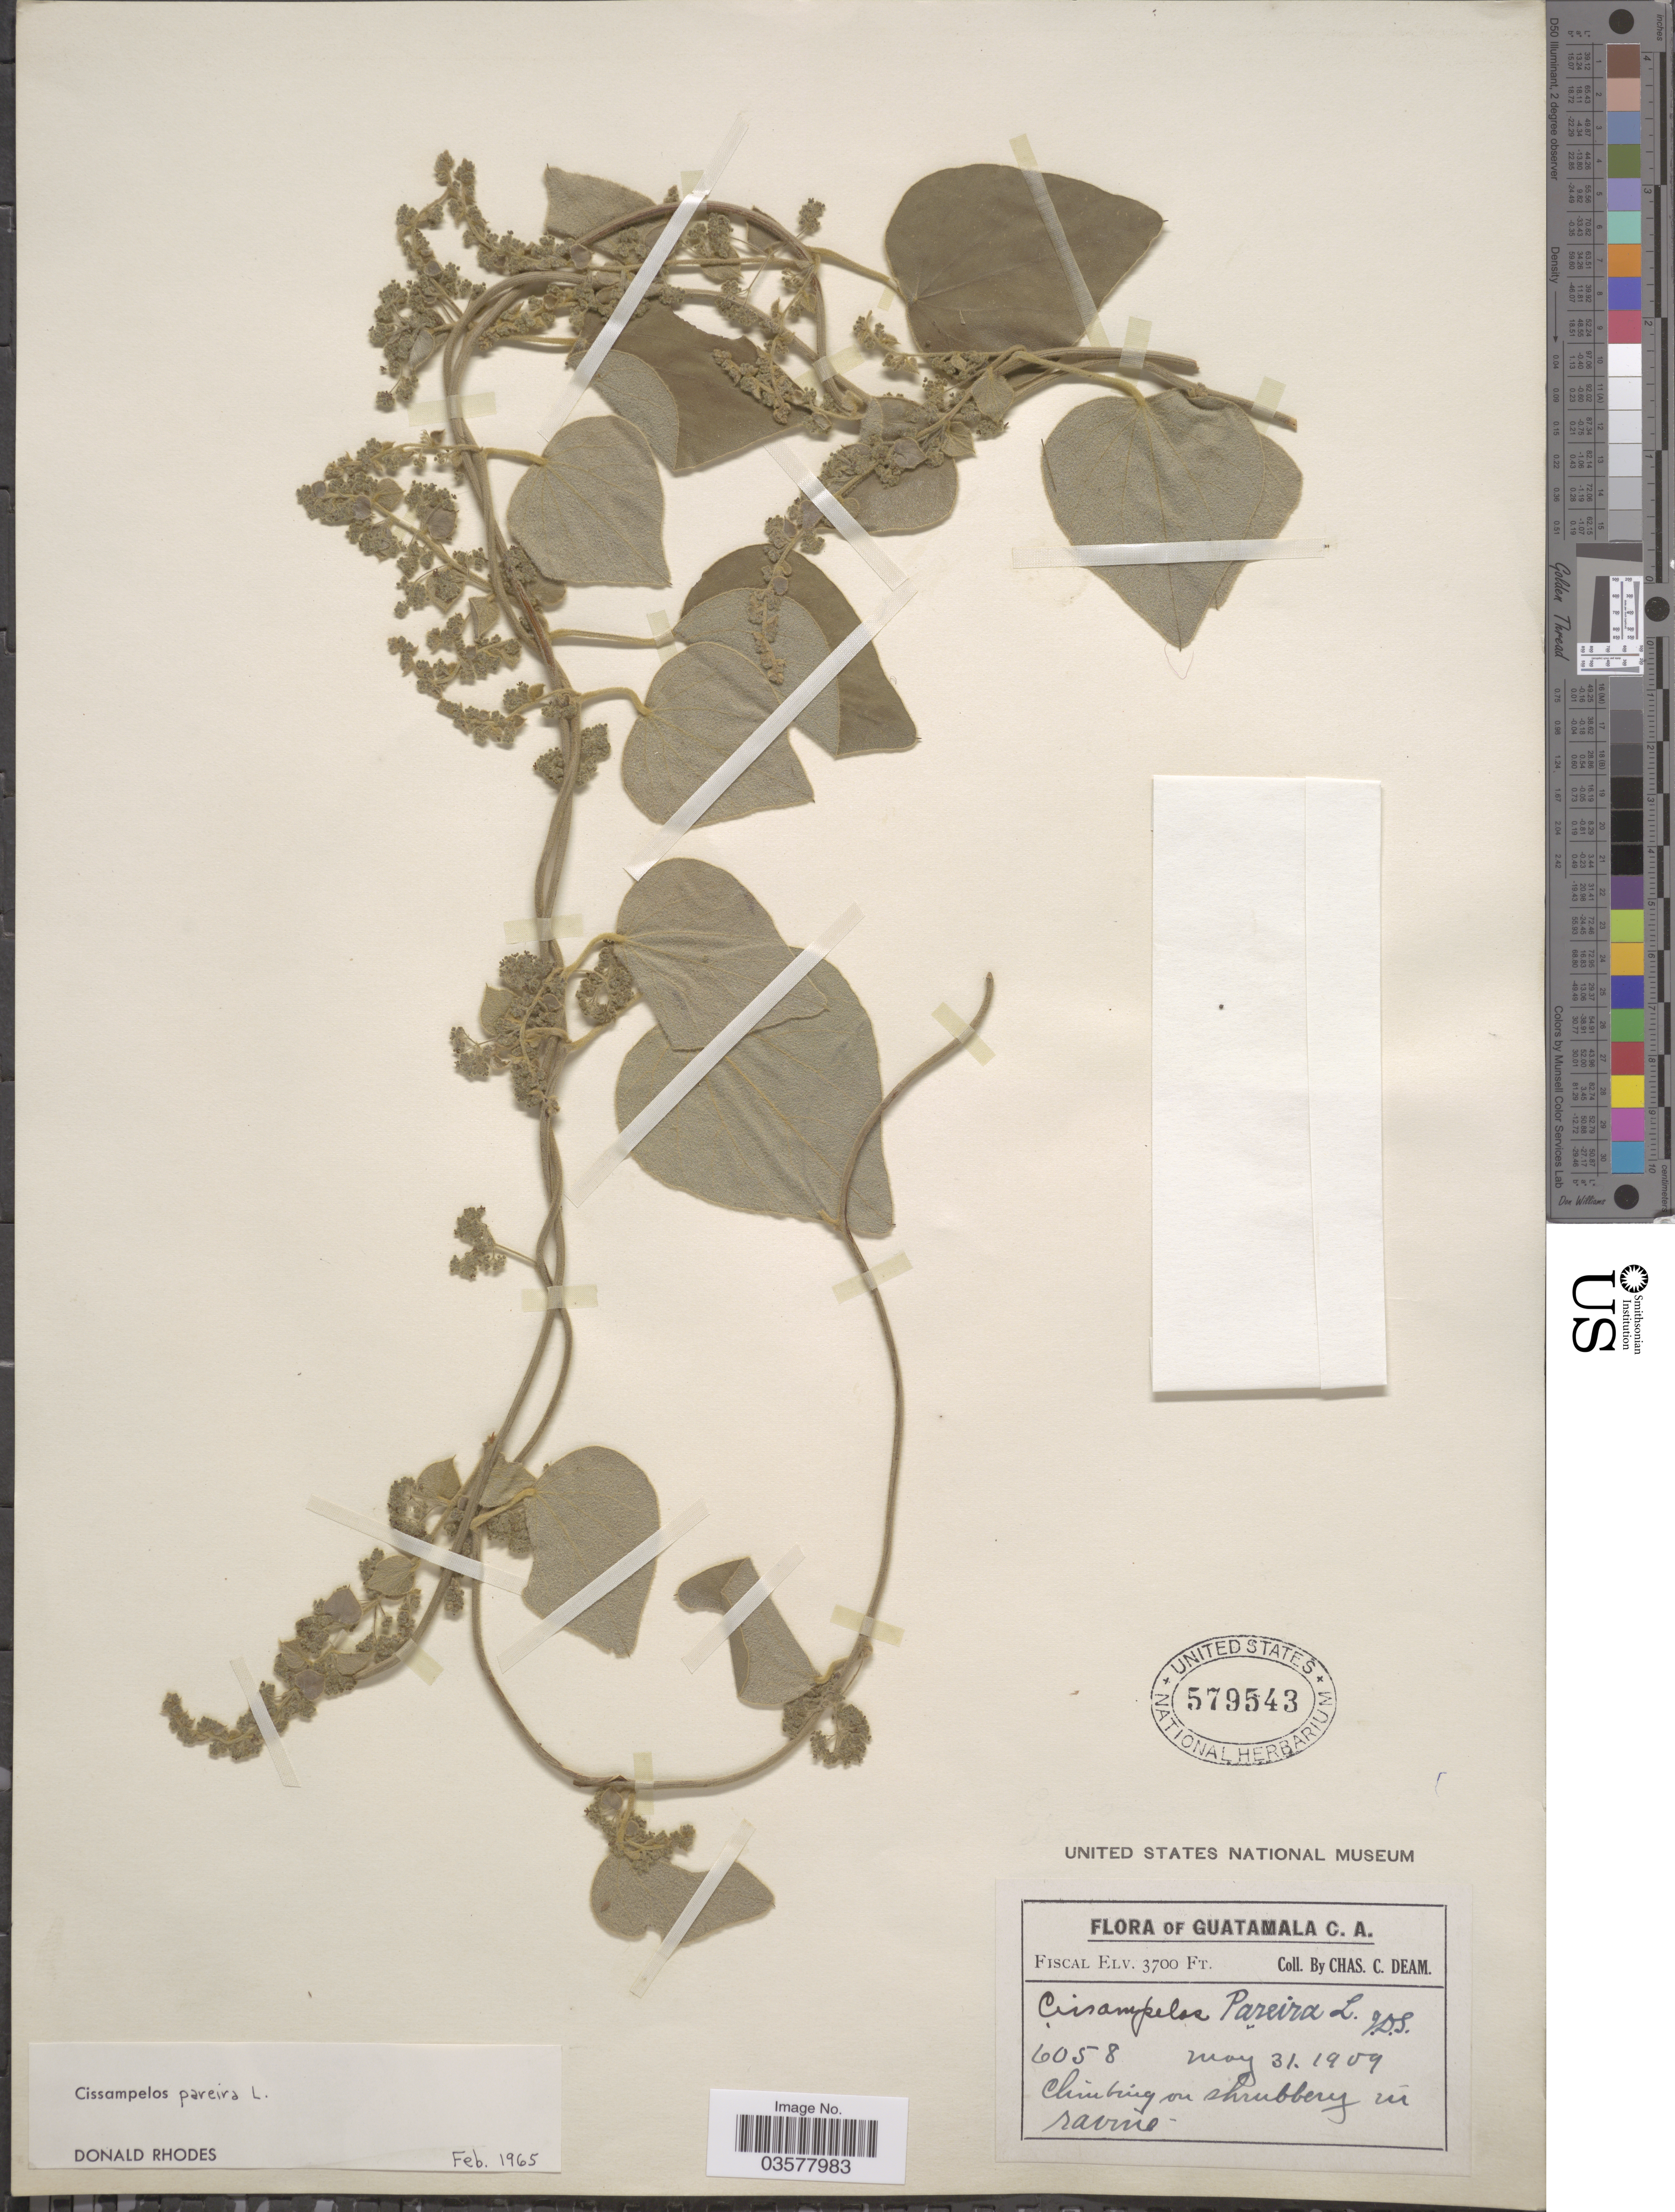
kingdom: Plantae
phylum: Tracheophyta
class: Magnoliopsida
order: Ranunculales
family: Menispermaceae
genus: Cissampelos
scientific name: Cissampelos pareira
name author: L.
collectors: C. C. Deam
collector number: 6058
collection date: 1909-05-31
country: Guatemala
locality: Fiscal.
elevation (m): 1128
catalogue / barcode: US 579543